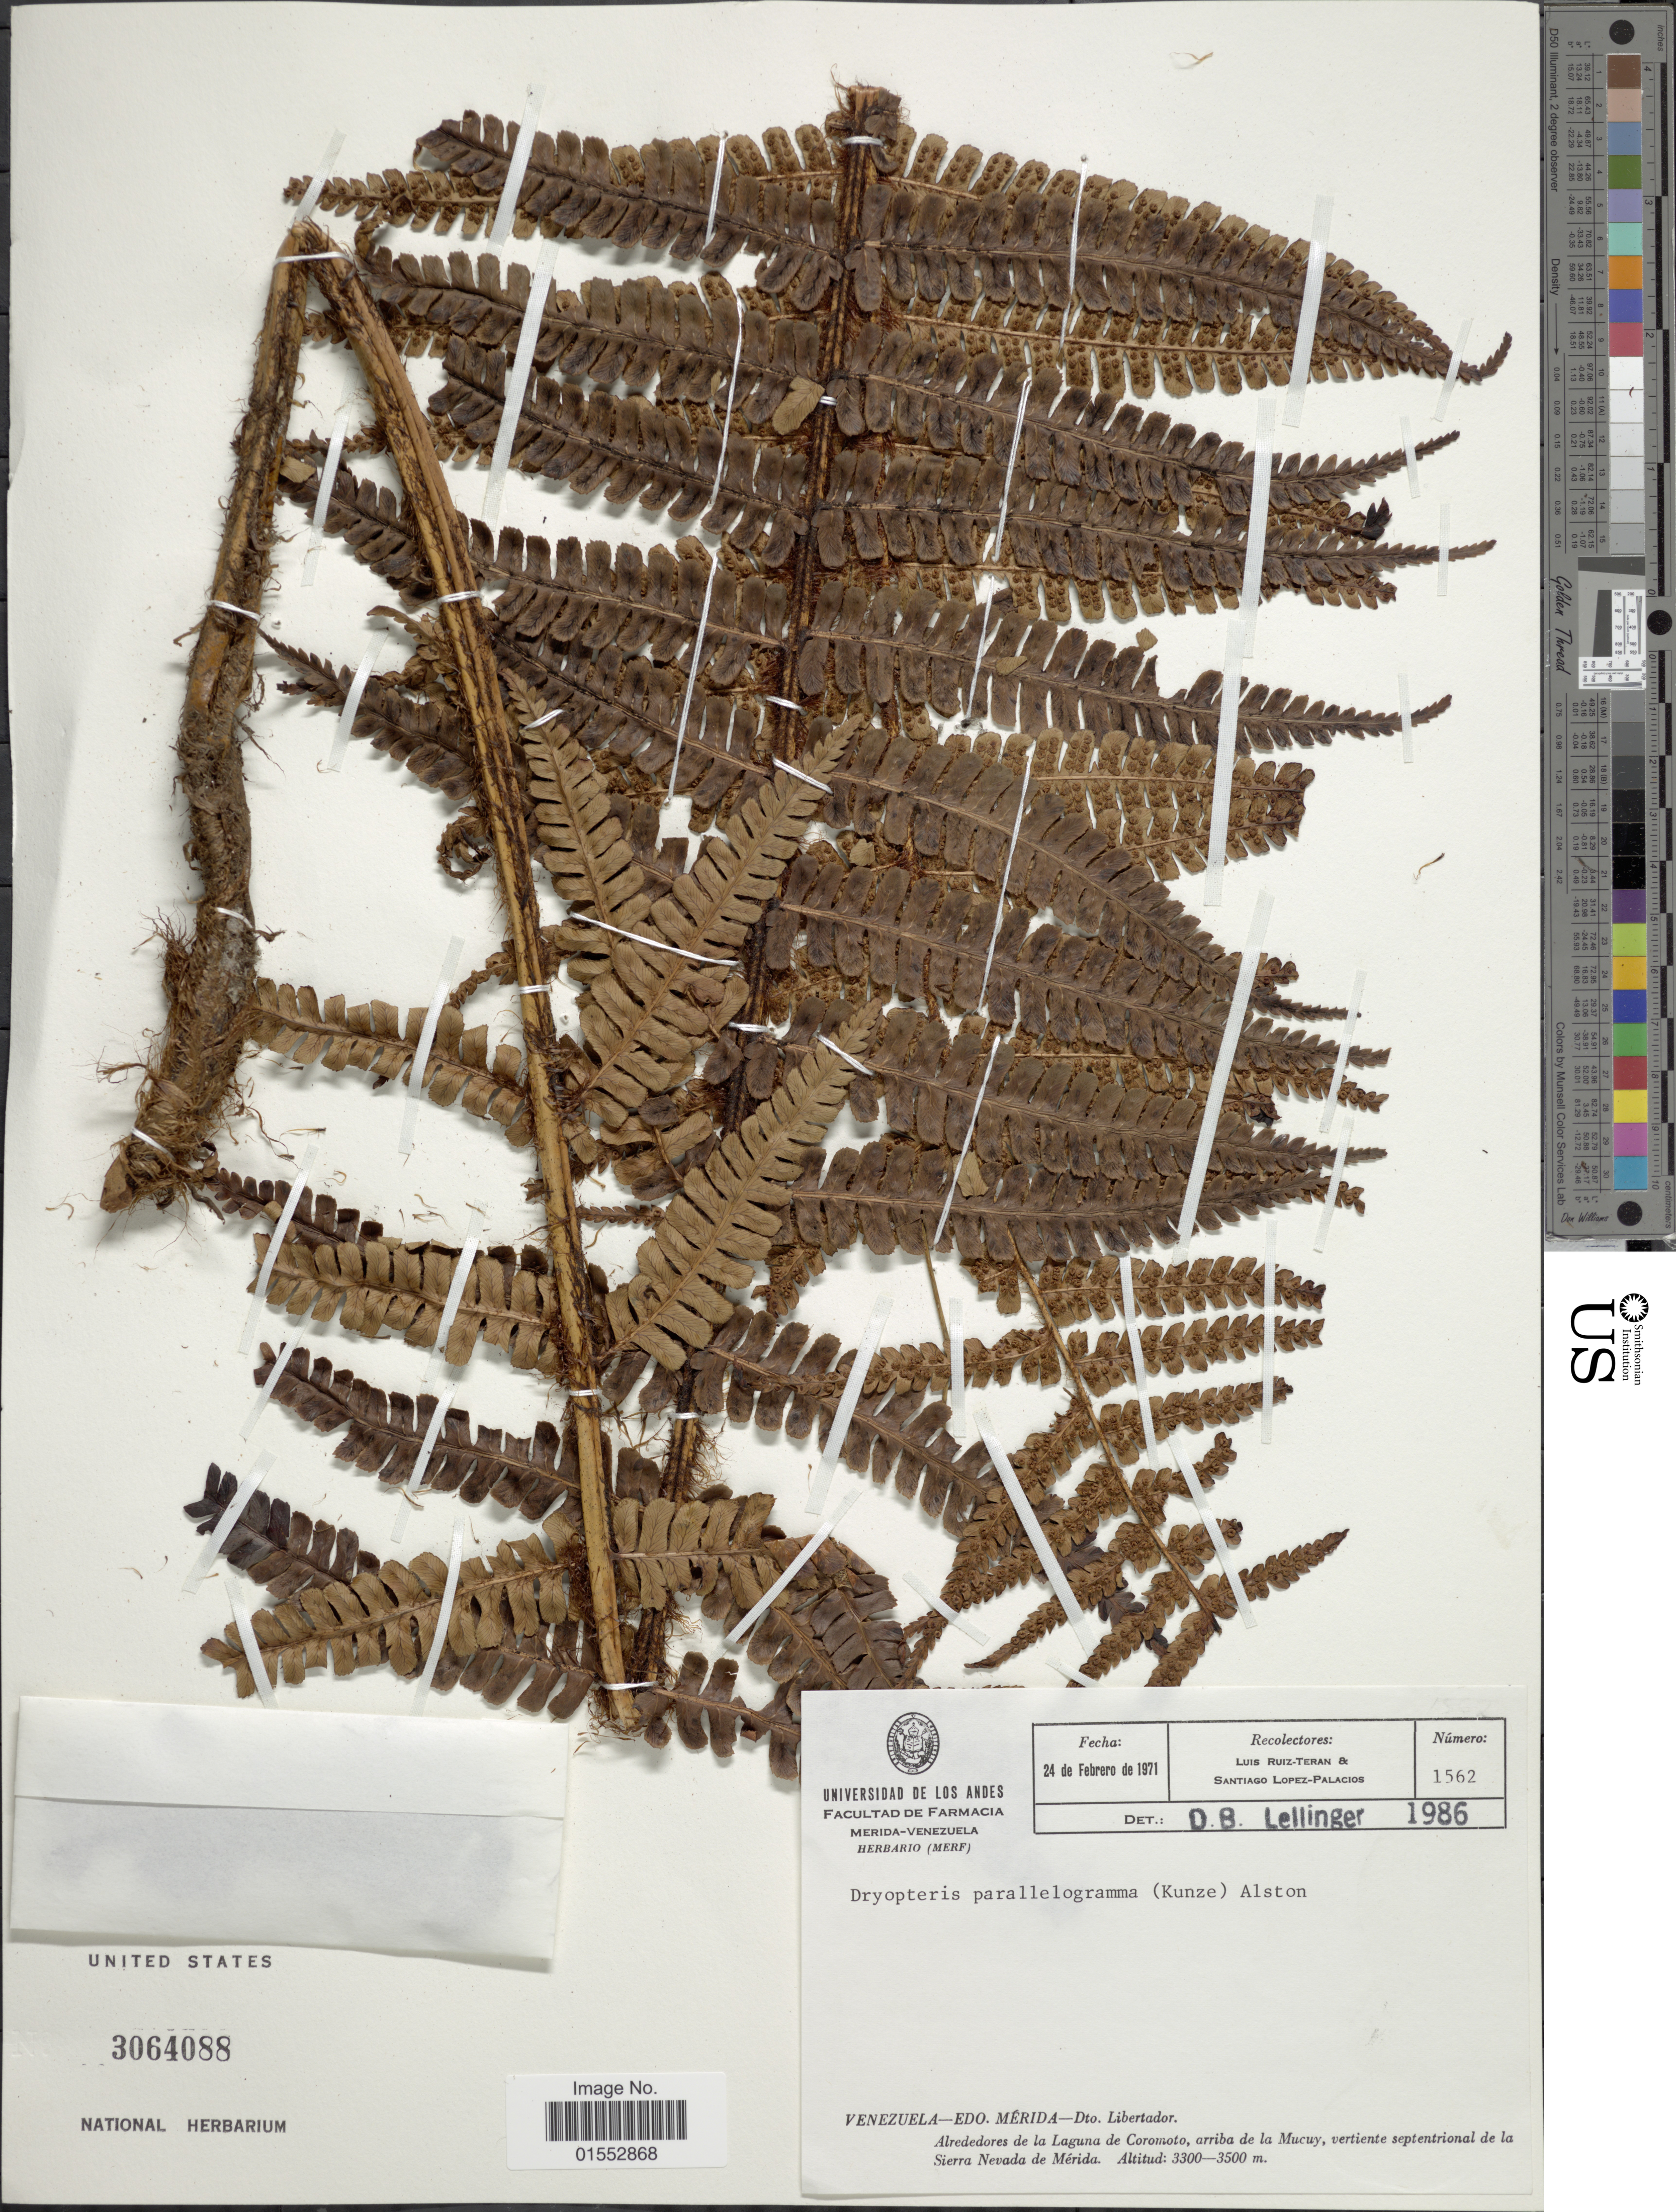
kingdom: Plantae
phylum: Tracheophyta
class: Polypodiopsida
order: Polypodiales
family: Dryopteridaceae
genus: Dryopteris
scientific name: Dryopteris wallichiana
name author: (Spreng.) Hyl.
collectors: L. E. Ruíz-Terán & S. López-Palacios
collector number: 1562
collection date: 1971-02-24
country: Venezuela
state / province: Mérida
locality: Edo. Merida, Dto. Libertador. Alrededores de la Laguna de Coromoto, aariba de la Mucuy, vertiente septentrional de la Sierra Nevada de Merida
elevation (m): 3300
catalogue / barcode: US 3064088